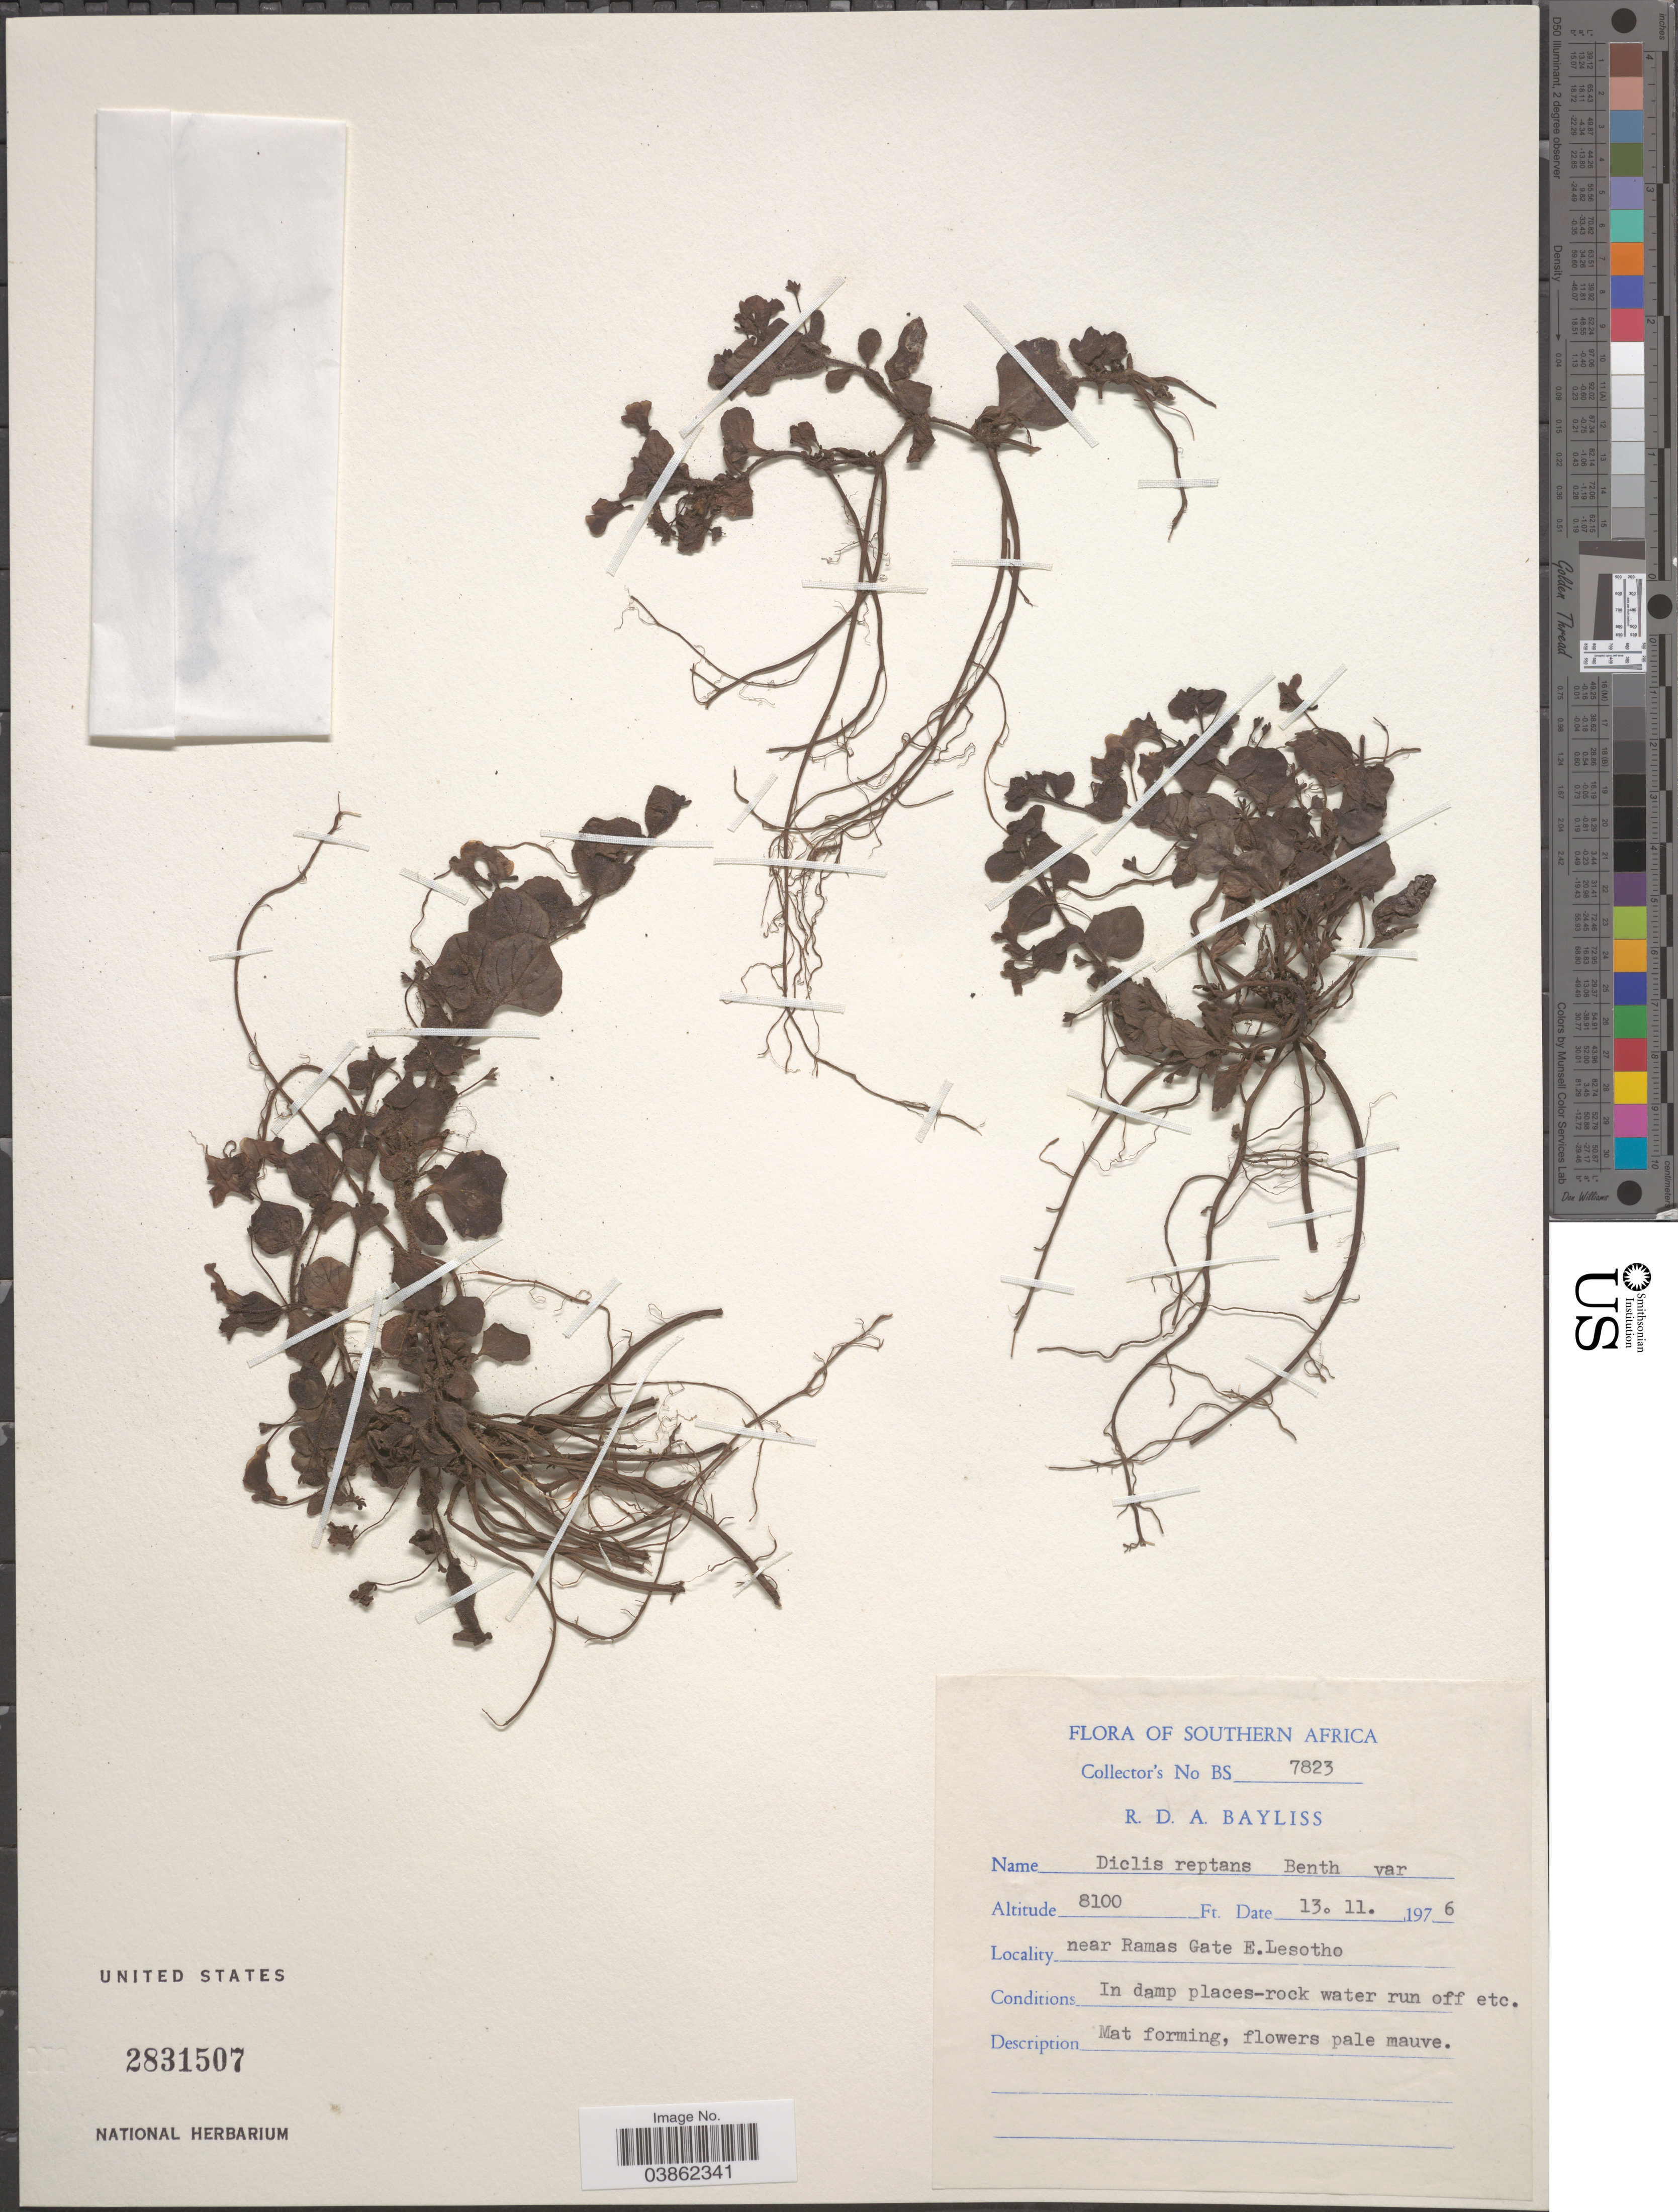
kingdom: Plantae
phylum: Tracheophyta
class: Magnoliopsida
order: Lamiales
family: Scrophulariaceae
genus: Diclis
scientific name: Diclis reptans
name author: Benth.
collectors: R. Bayliss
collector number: BS 7823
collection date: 1976-11-13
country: Lesotho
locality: Southern Africa. Near Ramas Gate E. Lesotho.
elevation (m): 2469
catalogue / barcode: US 2831507